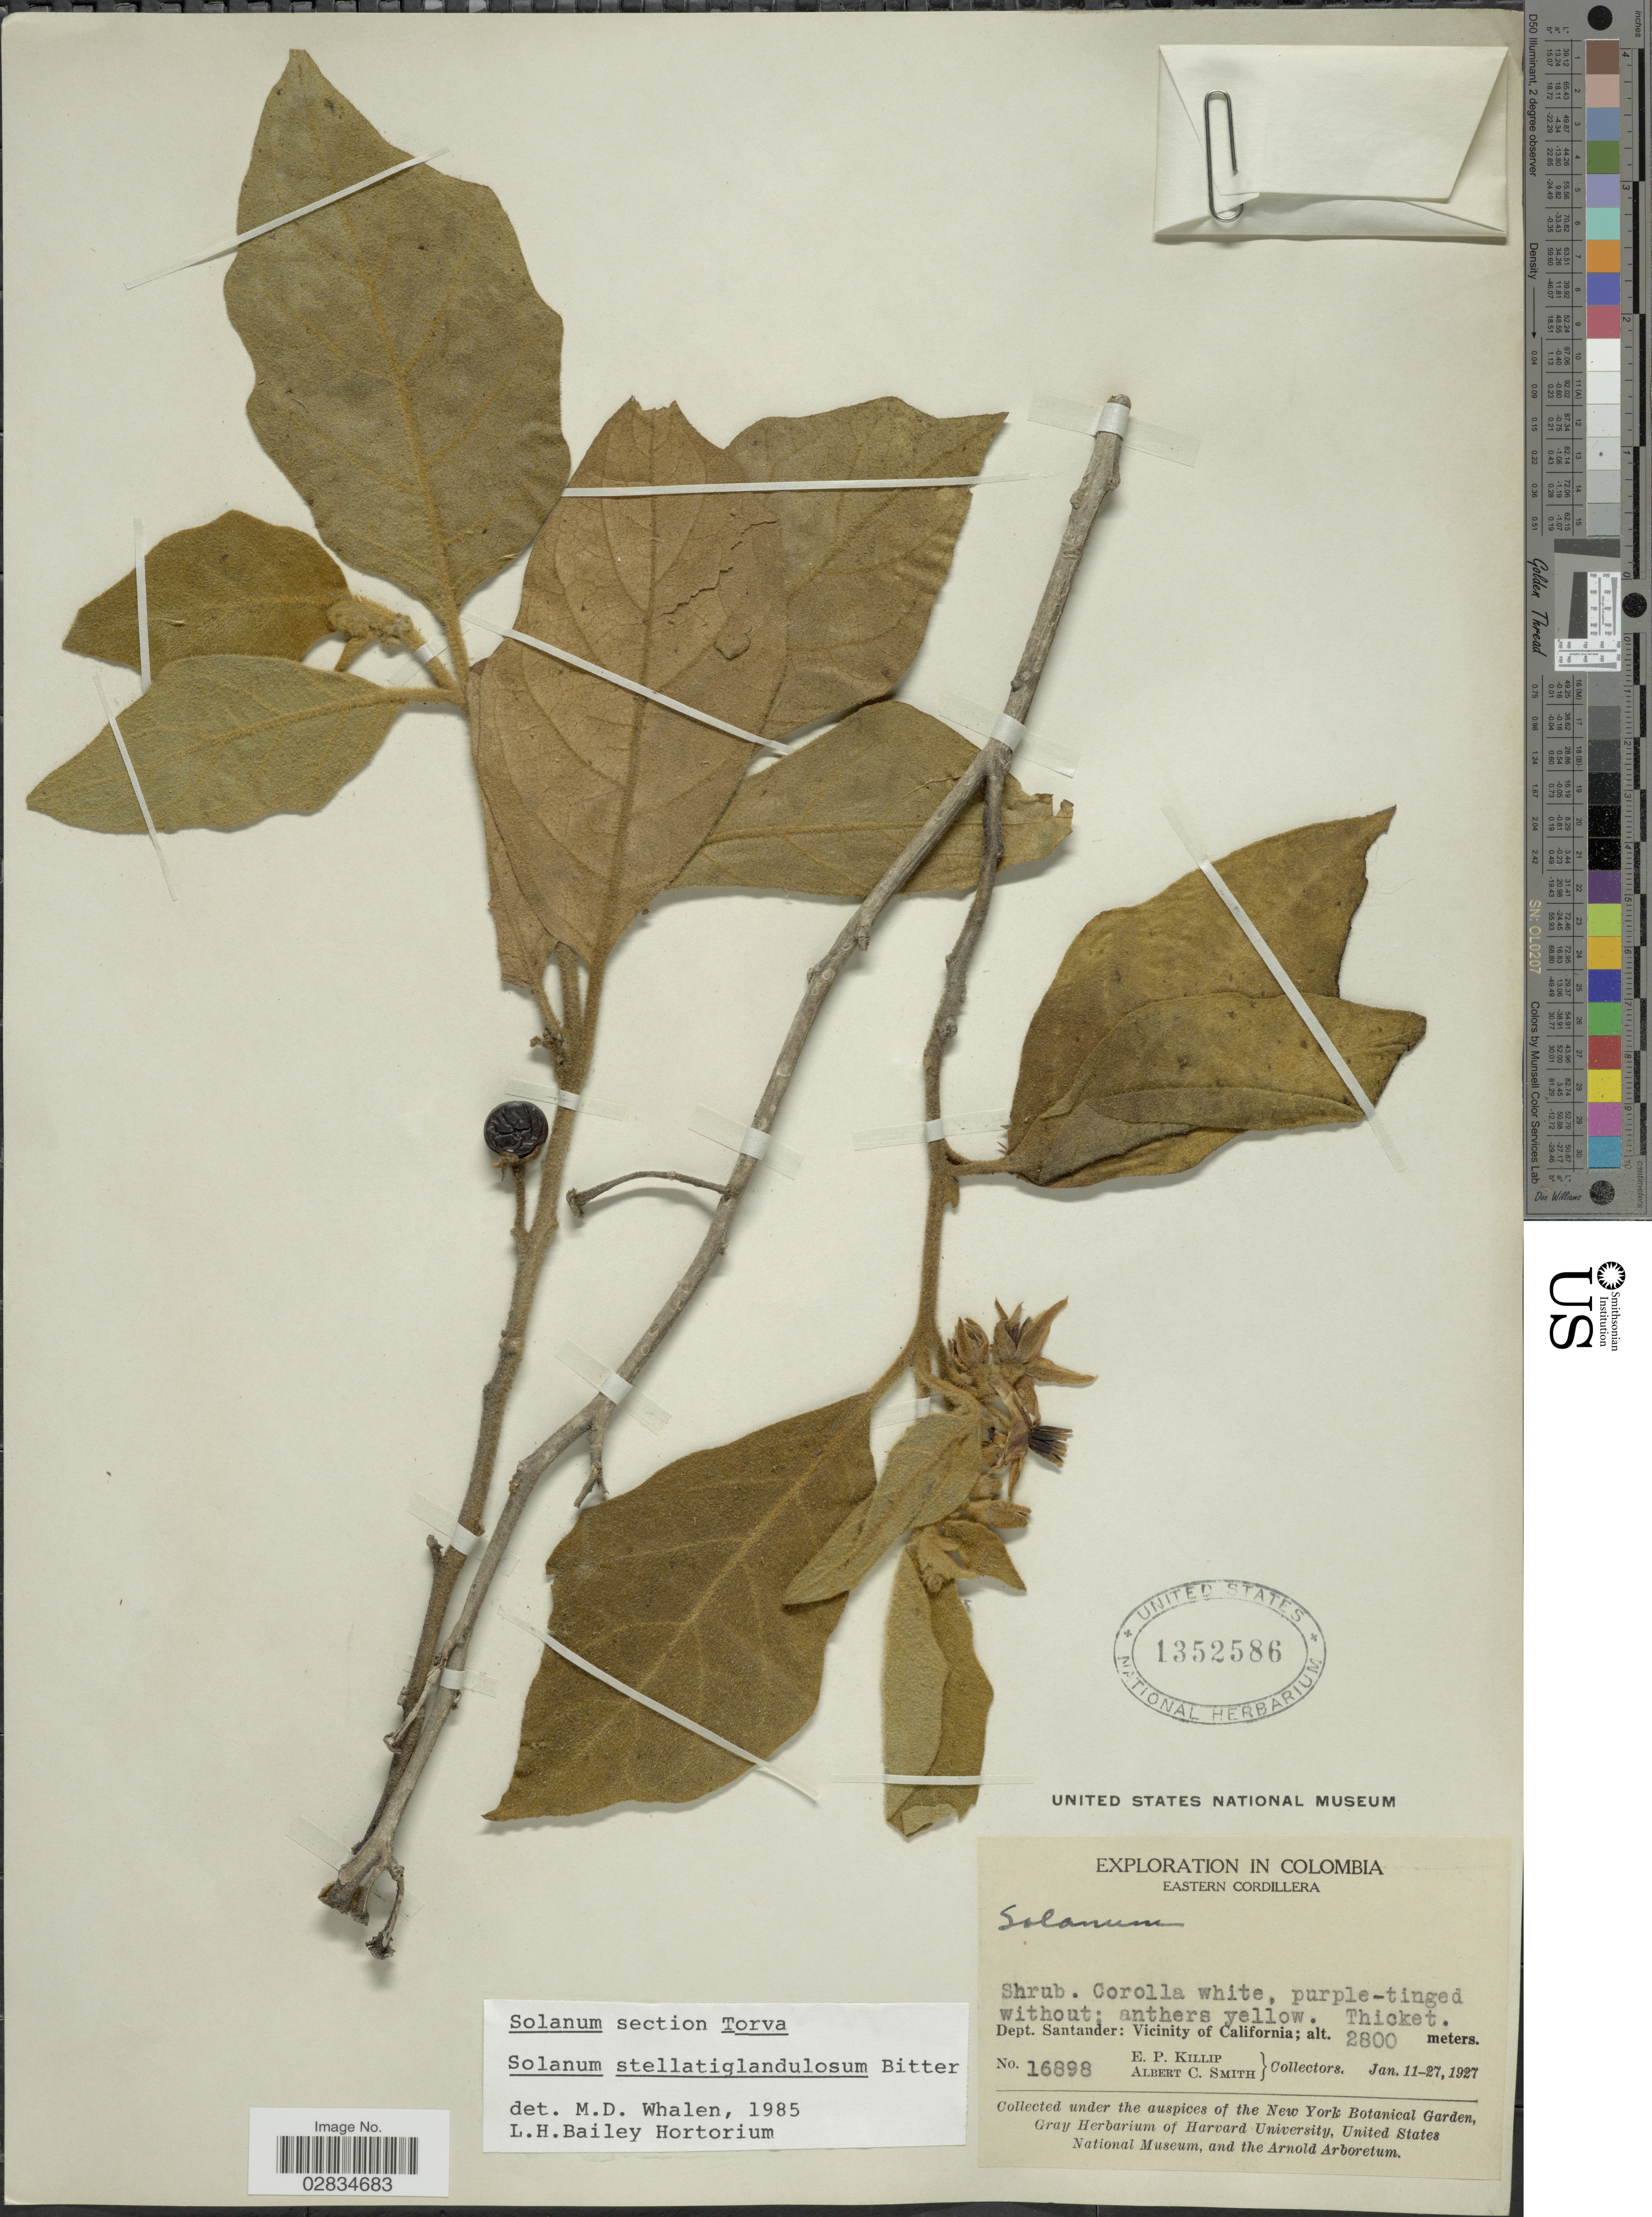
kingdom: Plantae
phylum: Tracheophyta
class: Magnoliopsida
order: Solanales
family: Solanaceae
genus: Solanum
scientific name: Solanum stellatiglandulosum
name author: Bitter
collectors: E. P. Killip & A. C. Smith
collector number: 16989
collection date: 1927-01-11/1927-01-27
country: Colombia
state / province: Santander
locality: Eastern Cordillera, Dept. Santander: Vicinity of California.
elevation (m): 2800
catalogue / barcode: US 1352586